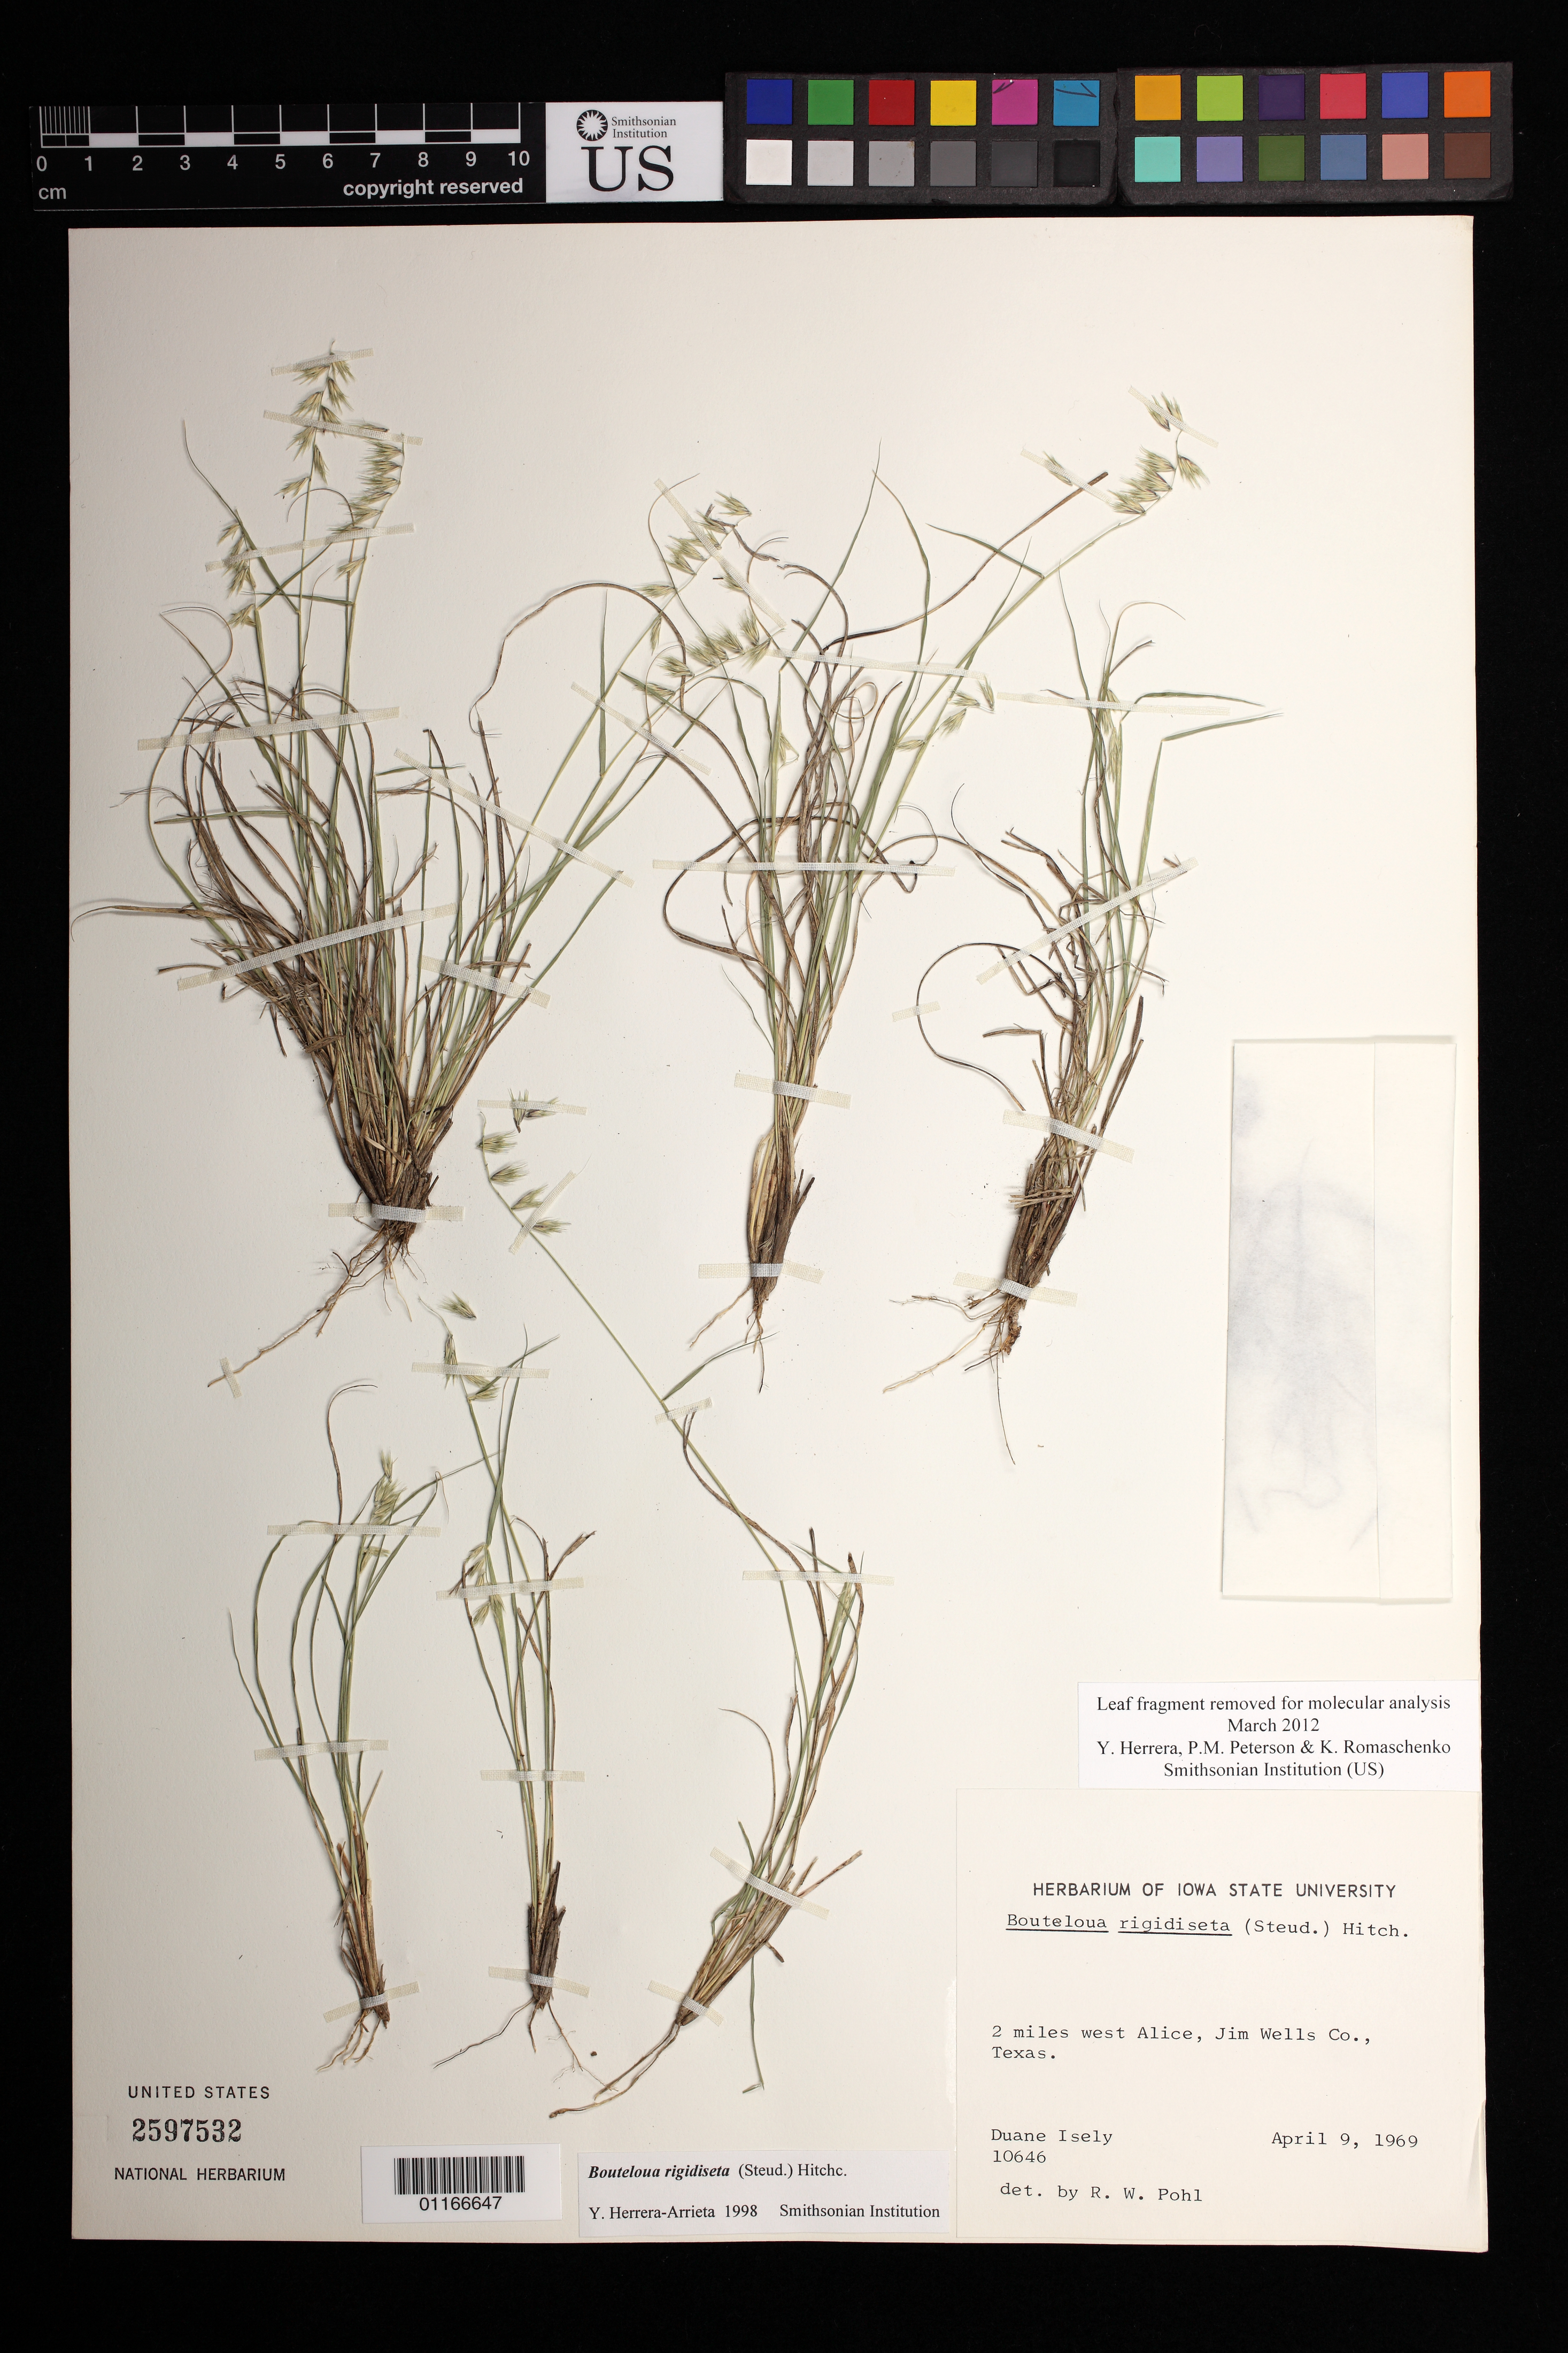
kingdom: Plantae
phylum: Tracheophyta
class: Liliopsida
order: Poales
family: Poaceae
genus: Bouteloua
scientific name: Bouteloua rigidiseta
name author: (Steud.) Hitchc.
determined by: Pohl, R. W.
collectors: D. Isely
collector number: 10646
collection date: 1969-04-09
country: United States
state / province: Texas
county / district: Jim Wells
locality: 2 miles west of Alice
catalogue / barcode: US 2597532